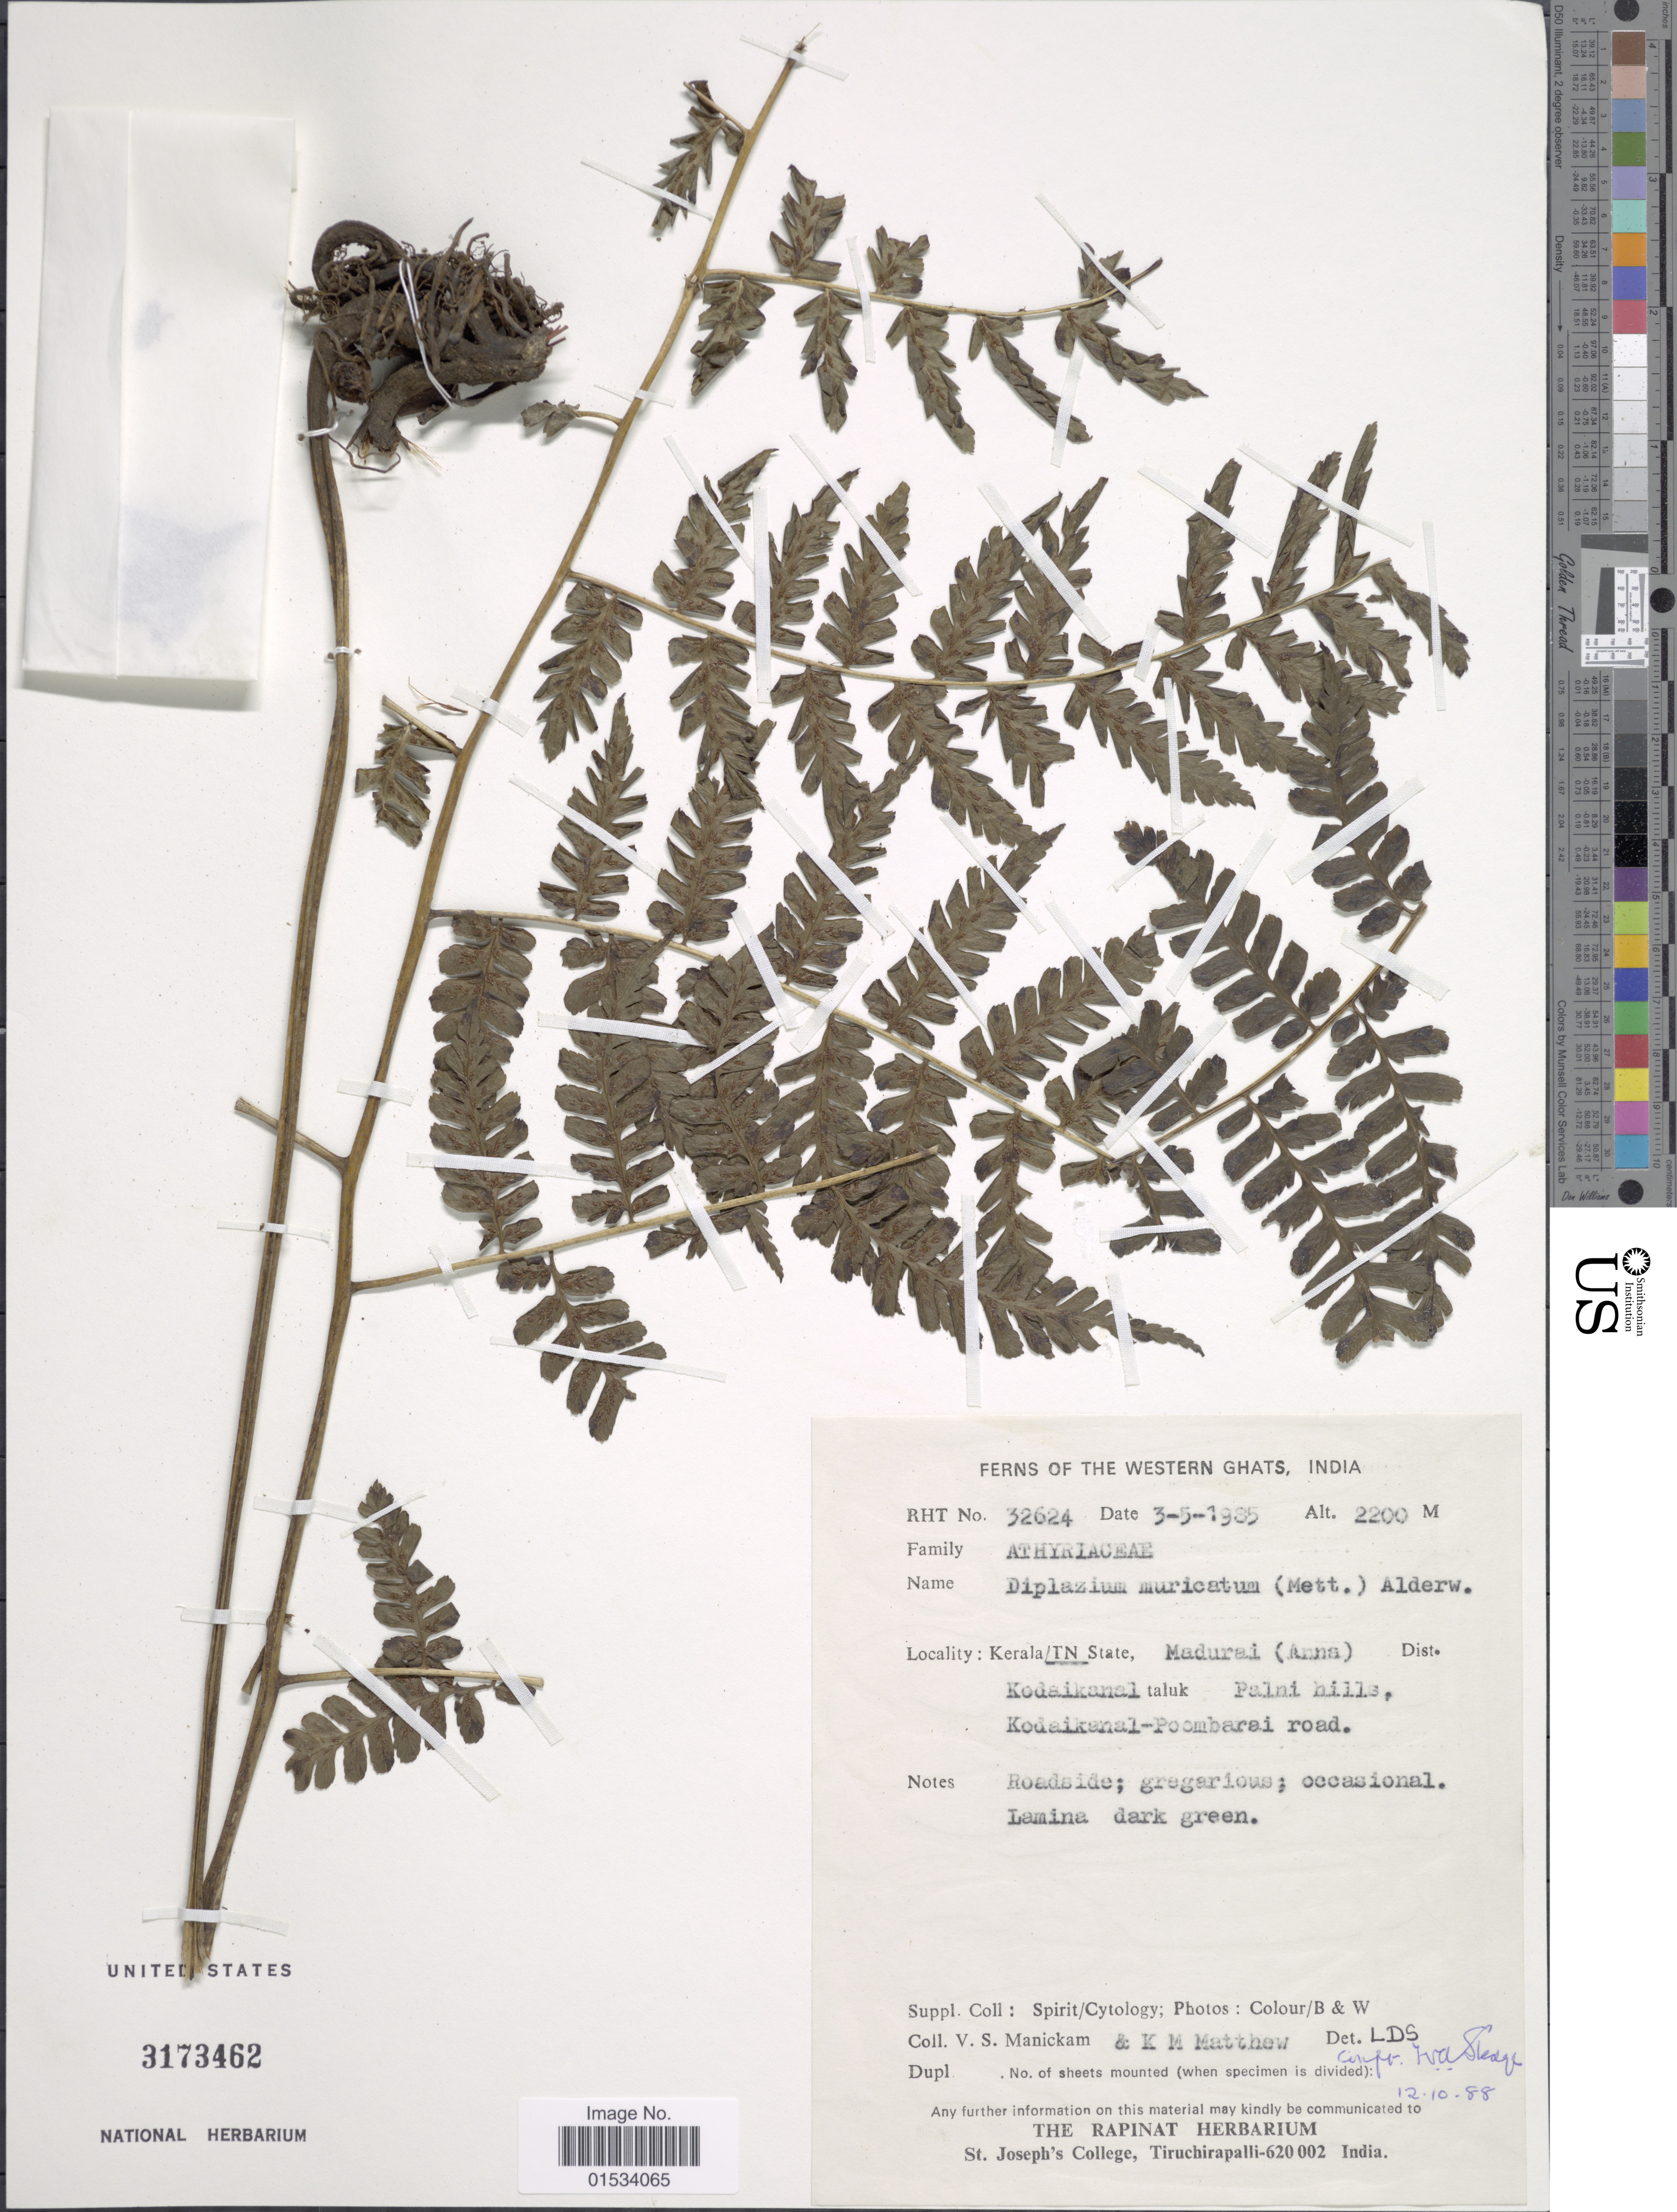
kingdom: Plantae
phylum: Tracheophyta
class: Polypodiopsida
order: Polypodiales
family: Athyriaceae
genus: Diplazium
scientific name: Diplazium muricatum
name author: (Mett.) Alderw.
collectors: V. Manickam & K. M. Matthew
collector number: RHT 32624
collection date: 1985-05-03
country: India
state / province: Kerala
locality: The Western Ghats, TN State, Madurai (Anna) Dist., Kadaikanal taluk, Palni hills, Kodaikanal-Poombarai road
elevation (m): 2200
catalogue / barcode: US 3173462